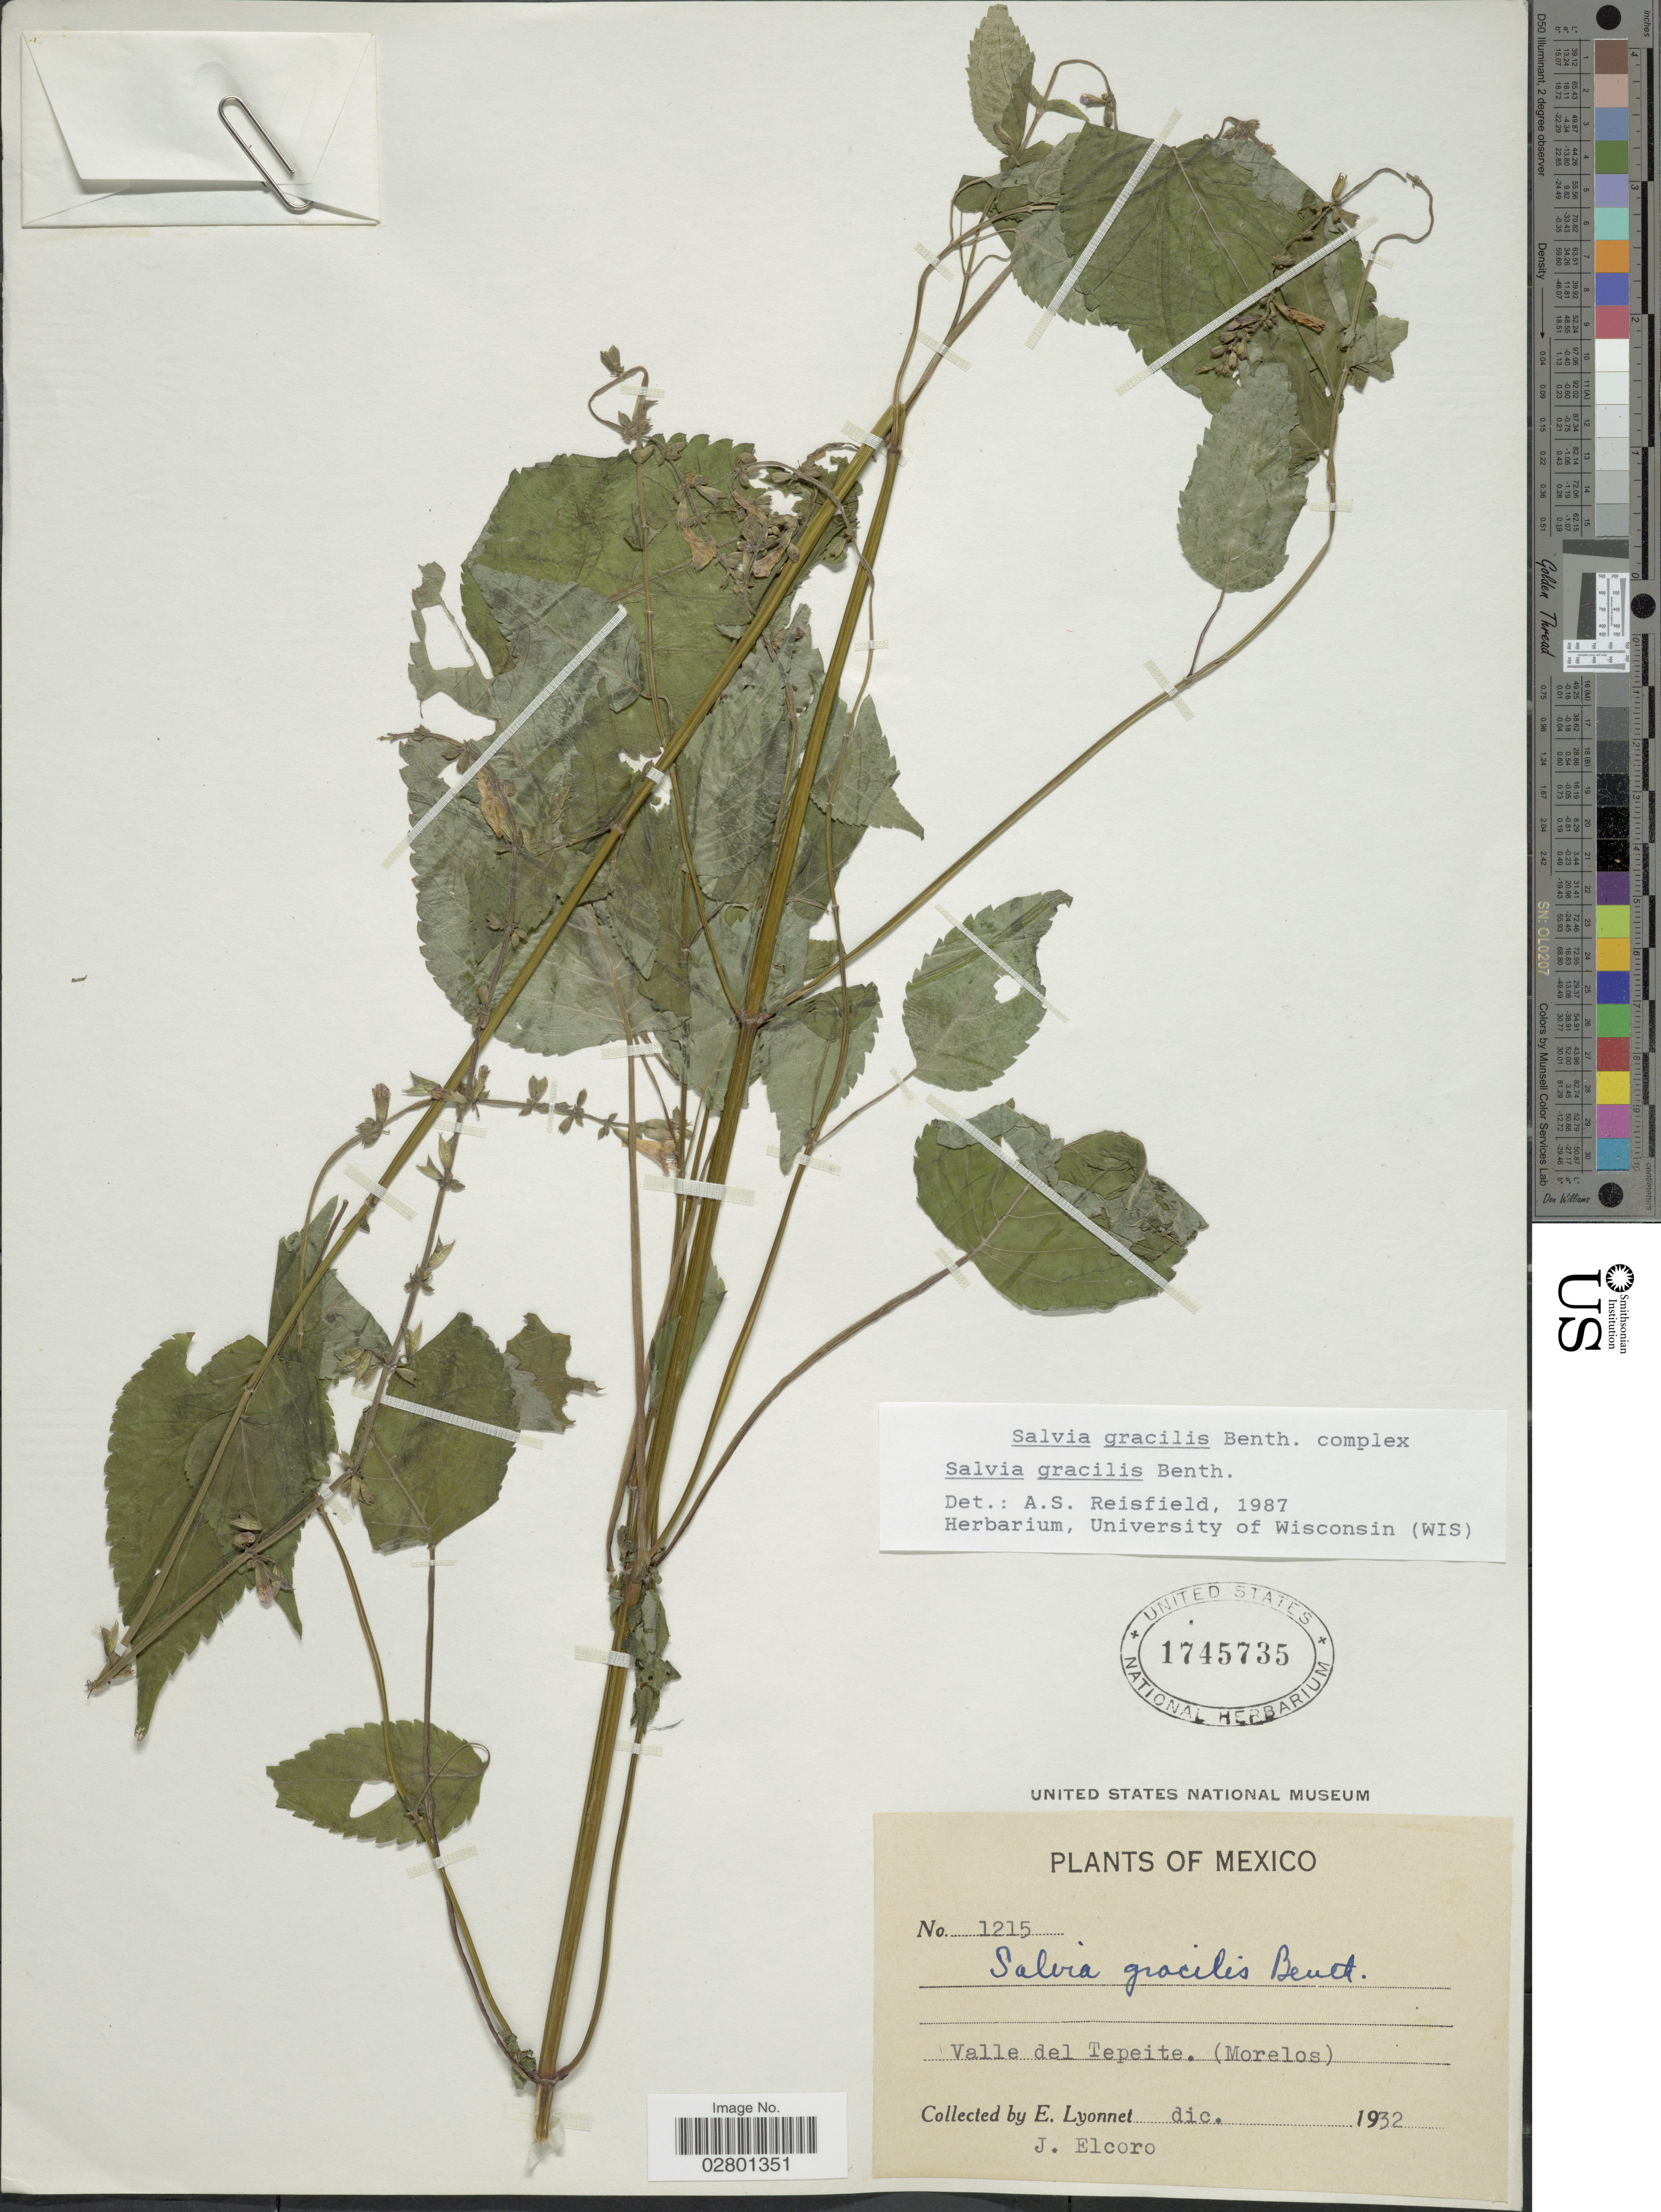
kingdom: Plantae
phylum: Tracheophyta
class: Magnoliopsida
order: Lamiales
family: Lamiaceae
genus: Salvia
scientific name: Salvia gracilis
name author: Benth.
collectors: E. Lyonnet & J. Elcoro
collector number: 1215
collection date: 1932-12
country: Mexico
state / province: Morelos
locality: Valle del Tepeite.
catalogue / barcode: US 1745735